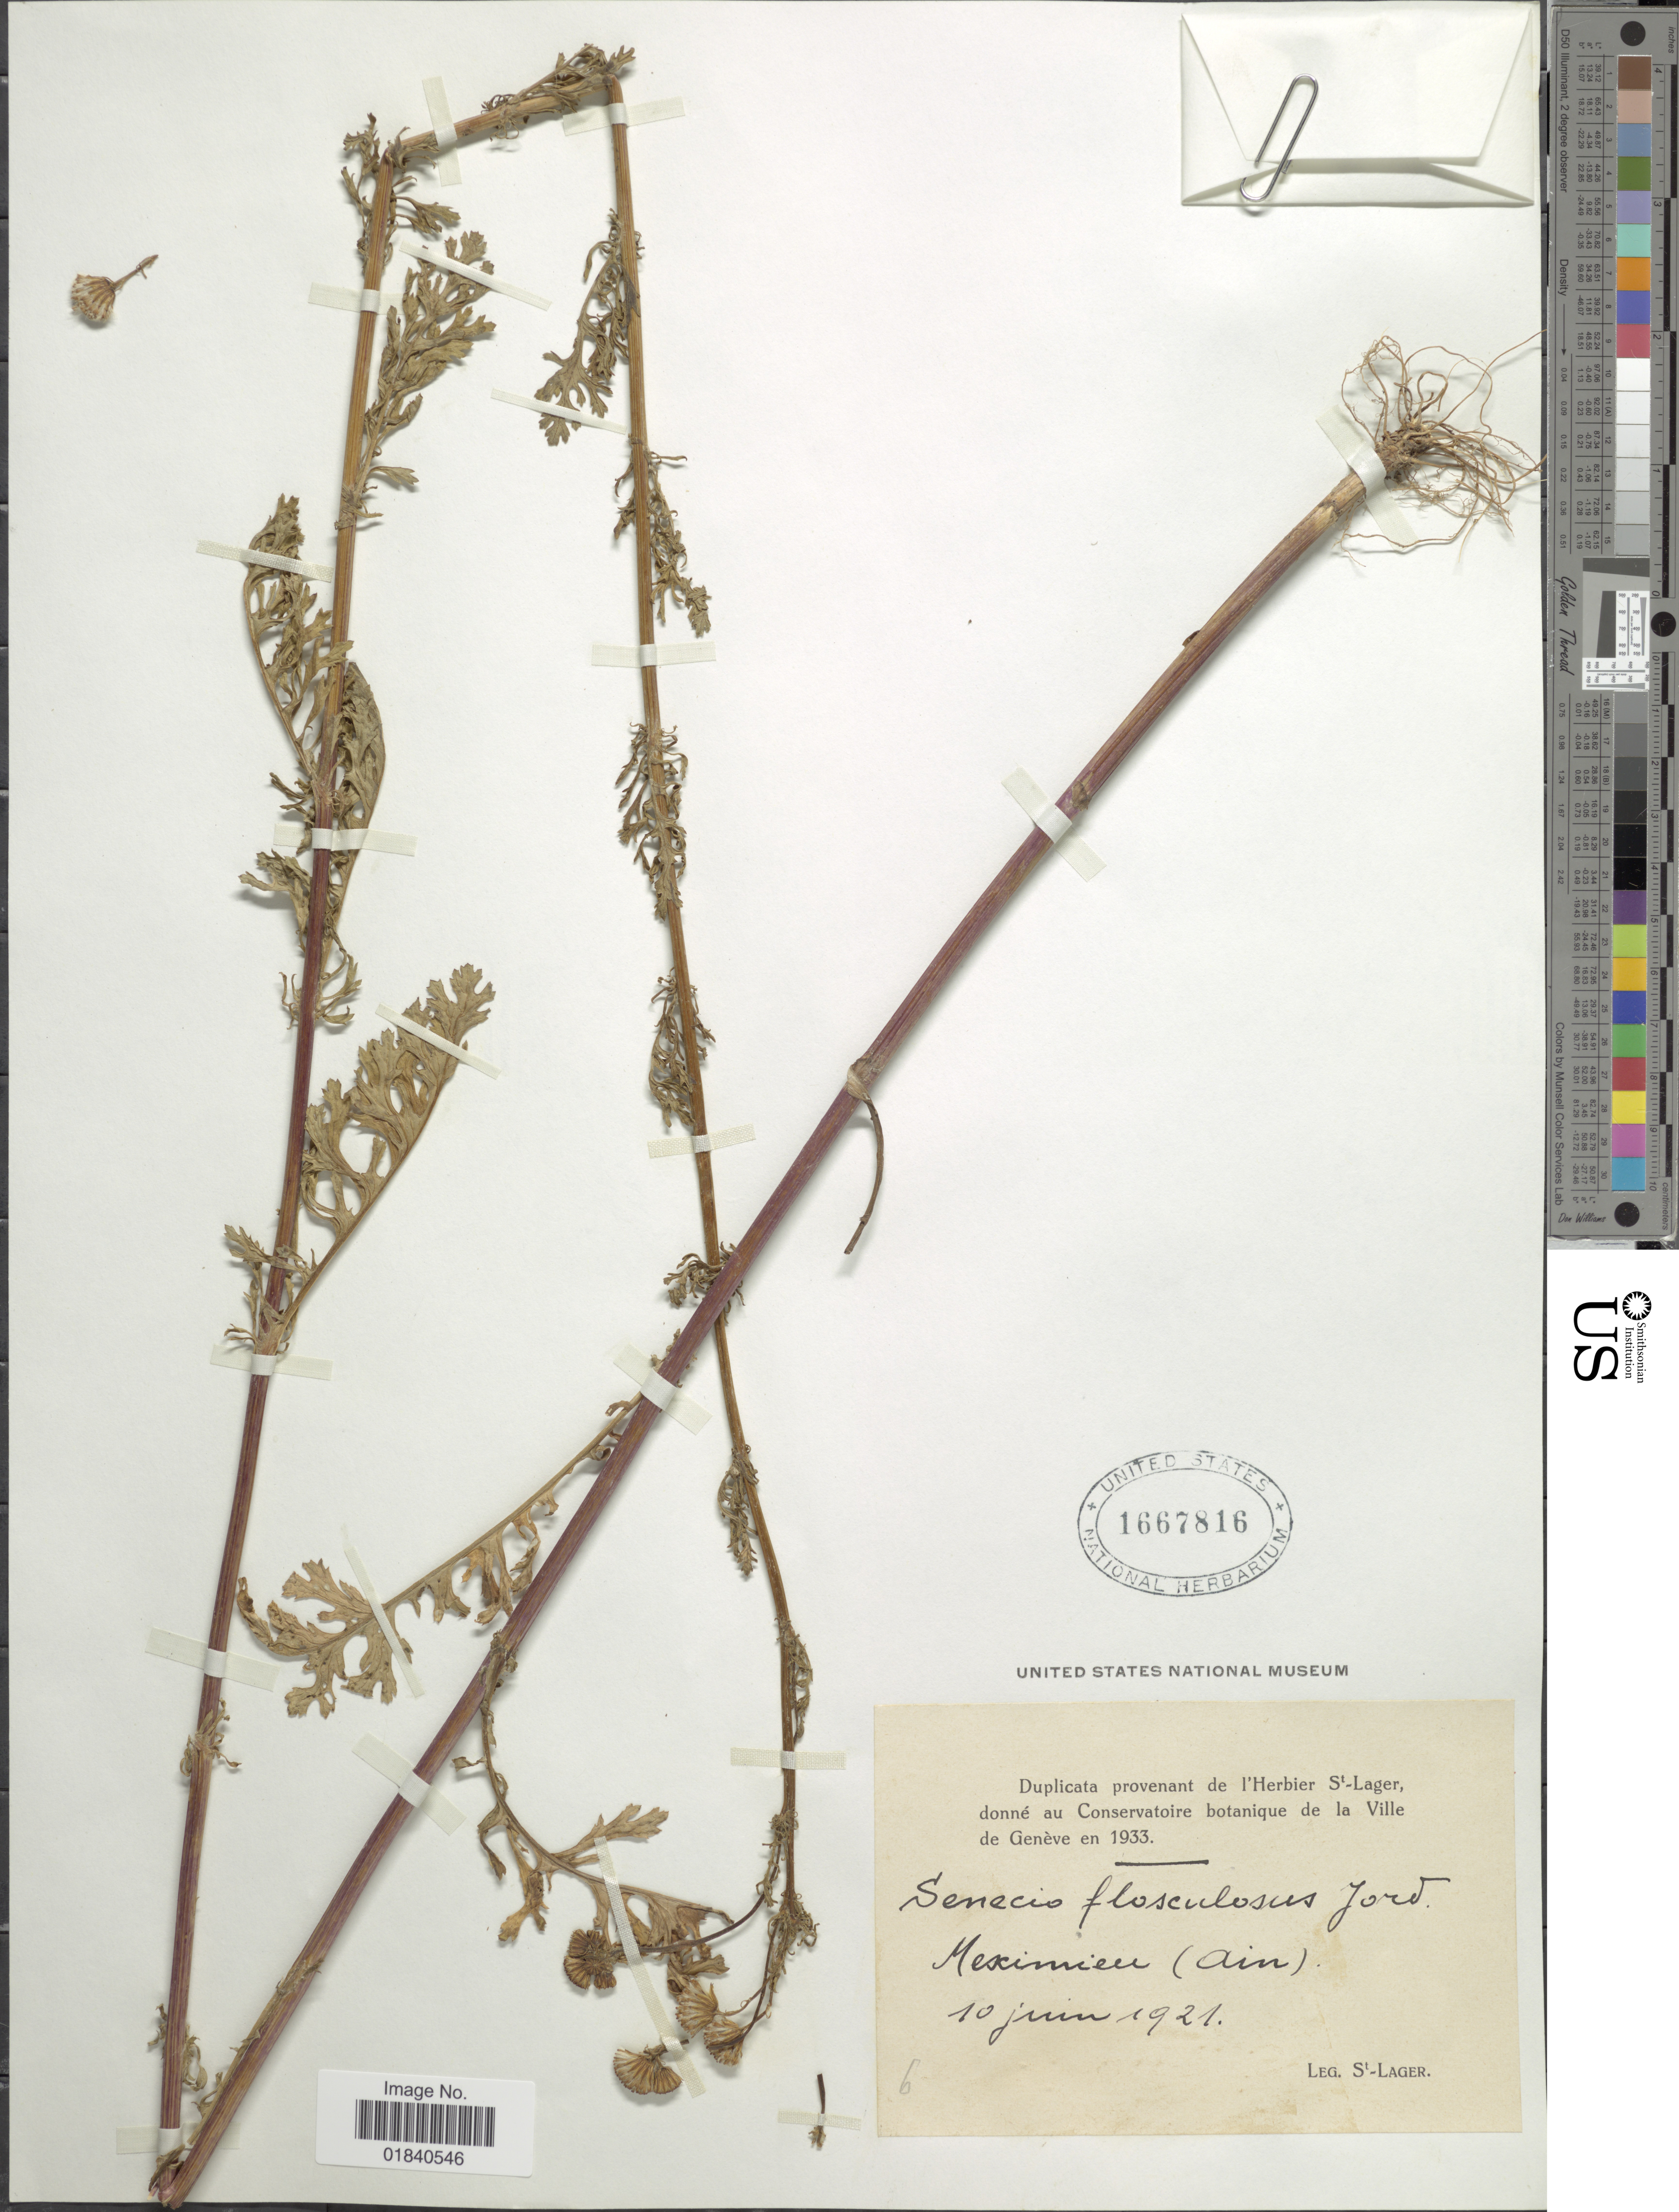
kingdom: Plantae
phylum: Tracheophyta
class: Magnoliopsida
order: Asterales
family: Asteraceae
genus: Senecio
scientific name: Senecio flosculosus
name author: Jord.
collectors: -. St. Lager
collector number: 6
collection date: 1921-06-10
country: France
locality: Mekinieu [interpreted] (Ain)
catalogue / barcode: US 1667816